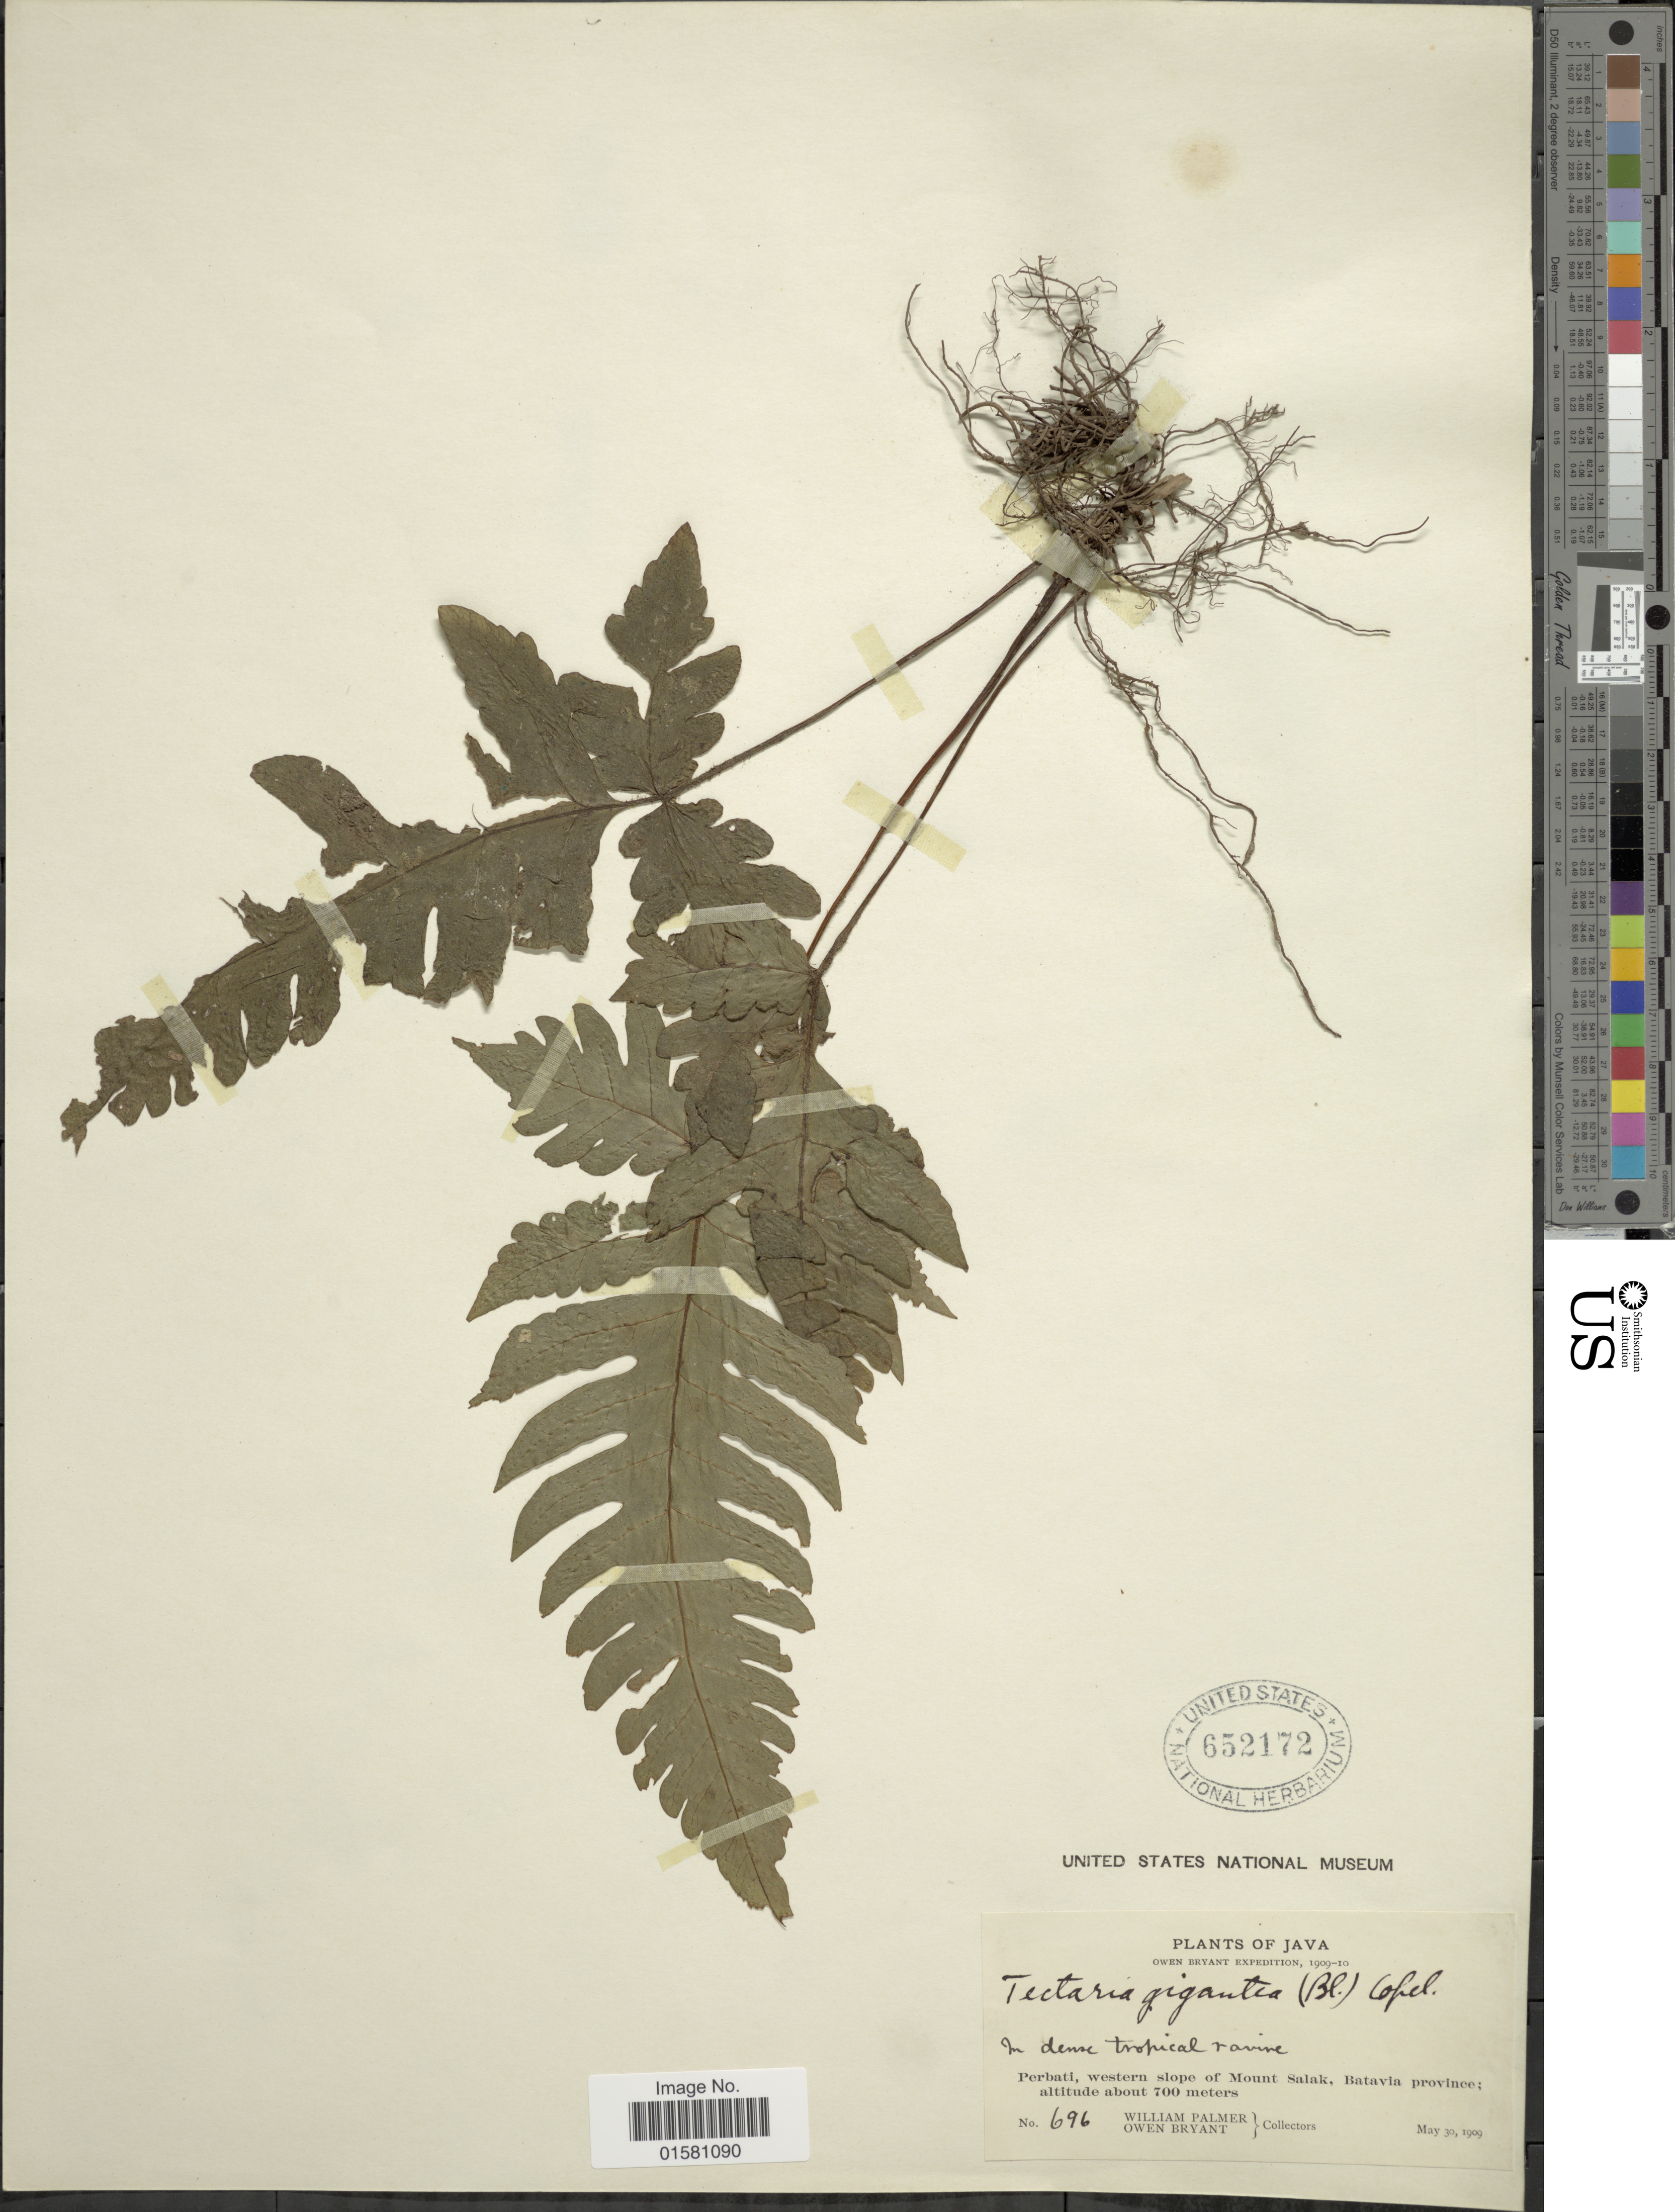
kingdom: Plantae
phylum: Tracheophyta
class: Polypodiopsida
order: Polypodiales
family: Tectariaceae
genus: Tectaria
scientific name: Tectaria gigantea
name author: (Bedd.) Copel.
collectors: W. Palmer & O. Bryant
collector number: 696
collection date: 1909-05-30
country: Indonesia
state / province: Java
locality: Perbati, western slope of Mount Salak, Batavia province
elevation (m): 700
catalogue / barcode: US 652172